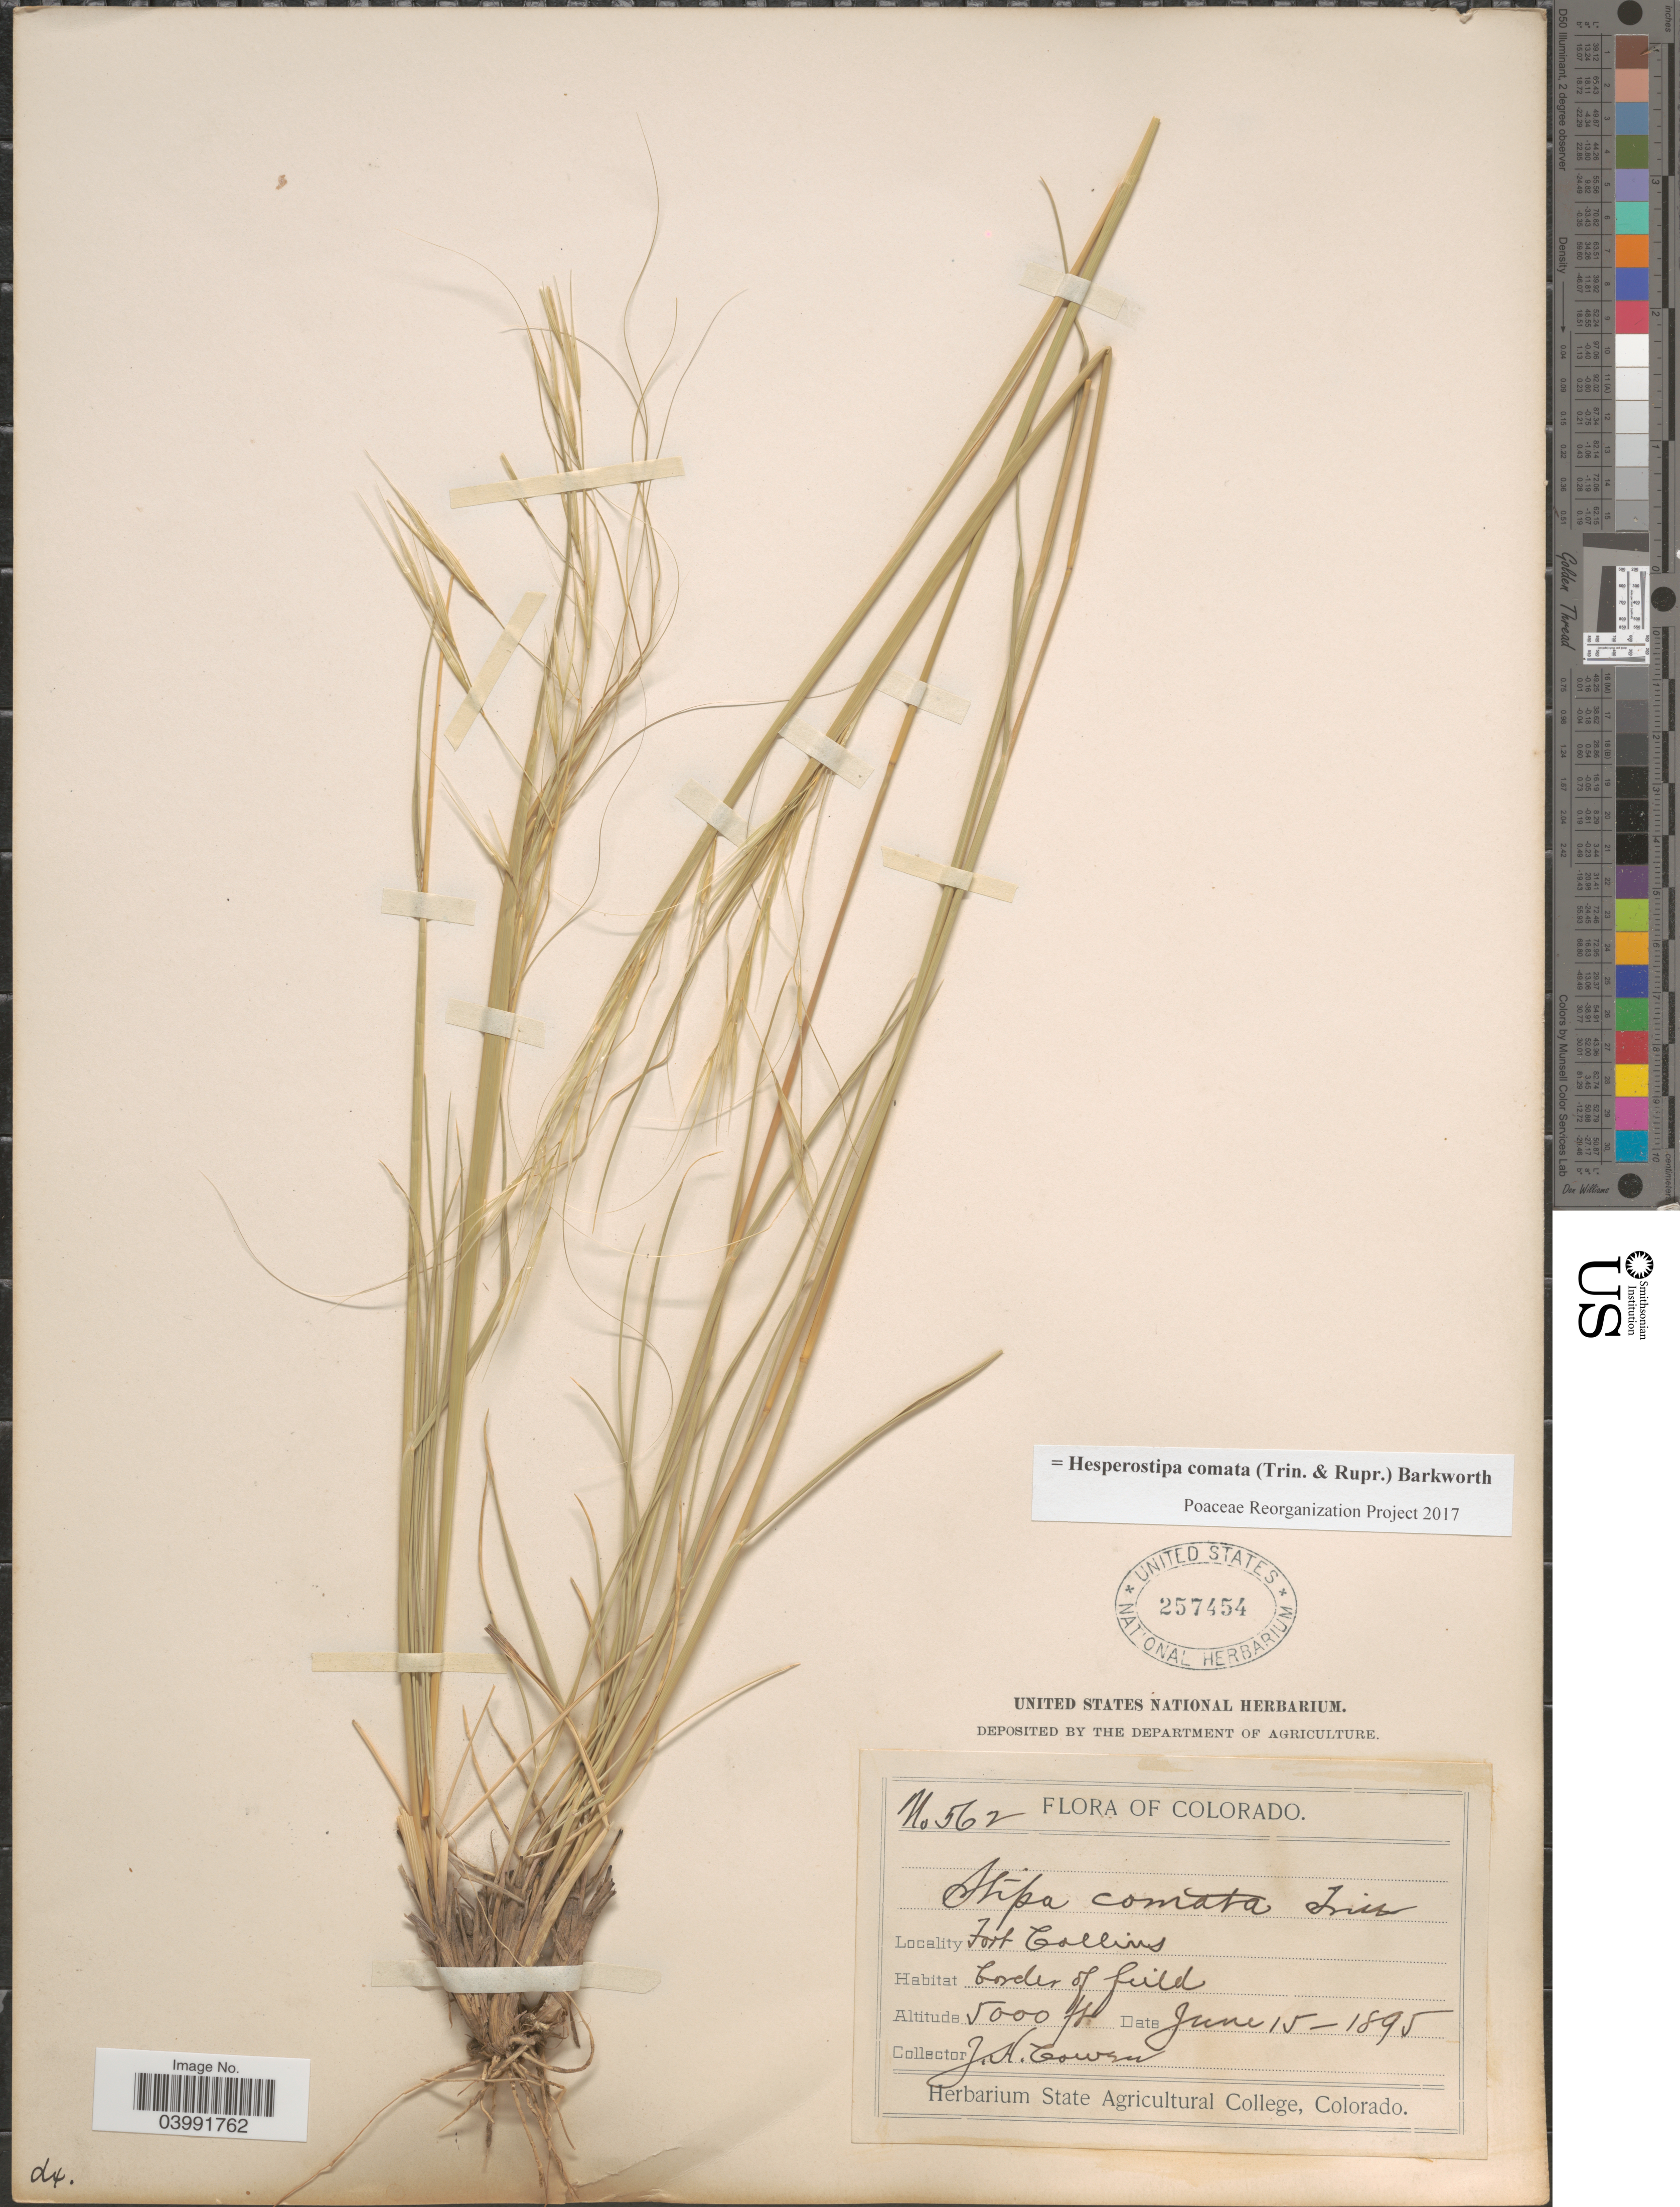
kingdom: Plantae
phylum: Tracheophyta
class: Liliopsida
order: Poales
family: Poaceae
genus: Hesperostipa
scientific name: Hesperostipa comata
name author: (Trin. & Rupr.) Barkworth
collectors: J. H. Cowen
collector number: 562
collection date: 1895-06-15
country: United States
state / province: Colorado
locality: Fort Collins. Border of field.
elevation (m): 1524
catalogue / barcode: US 257454